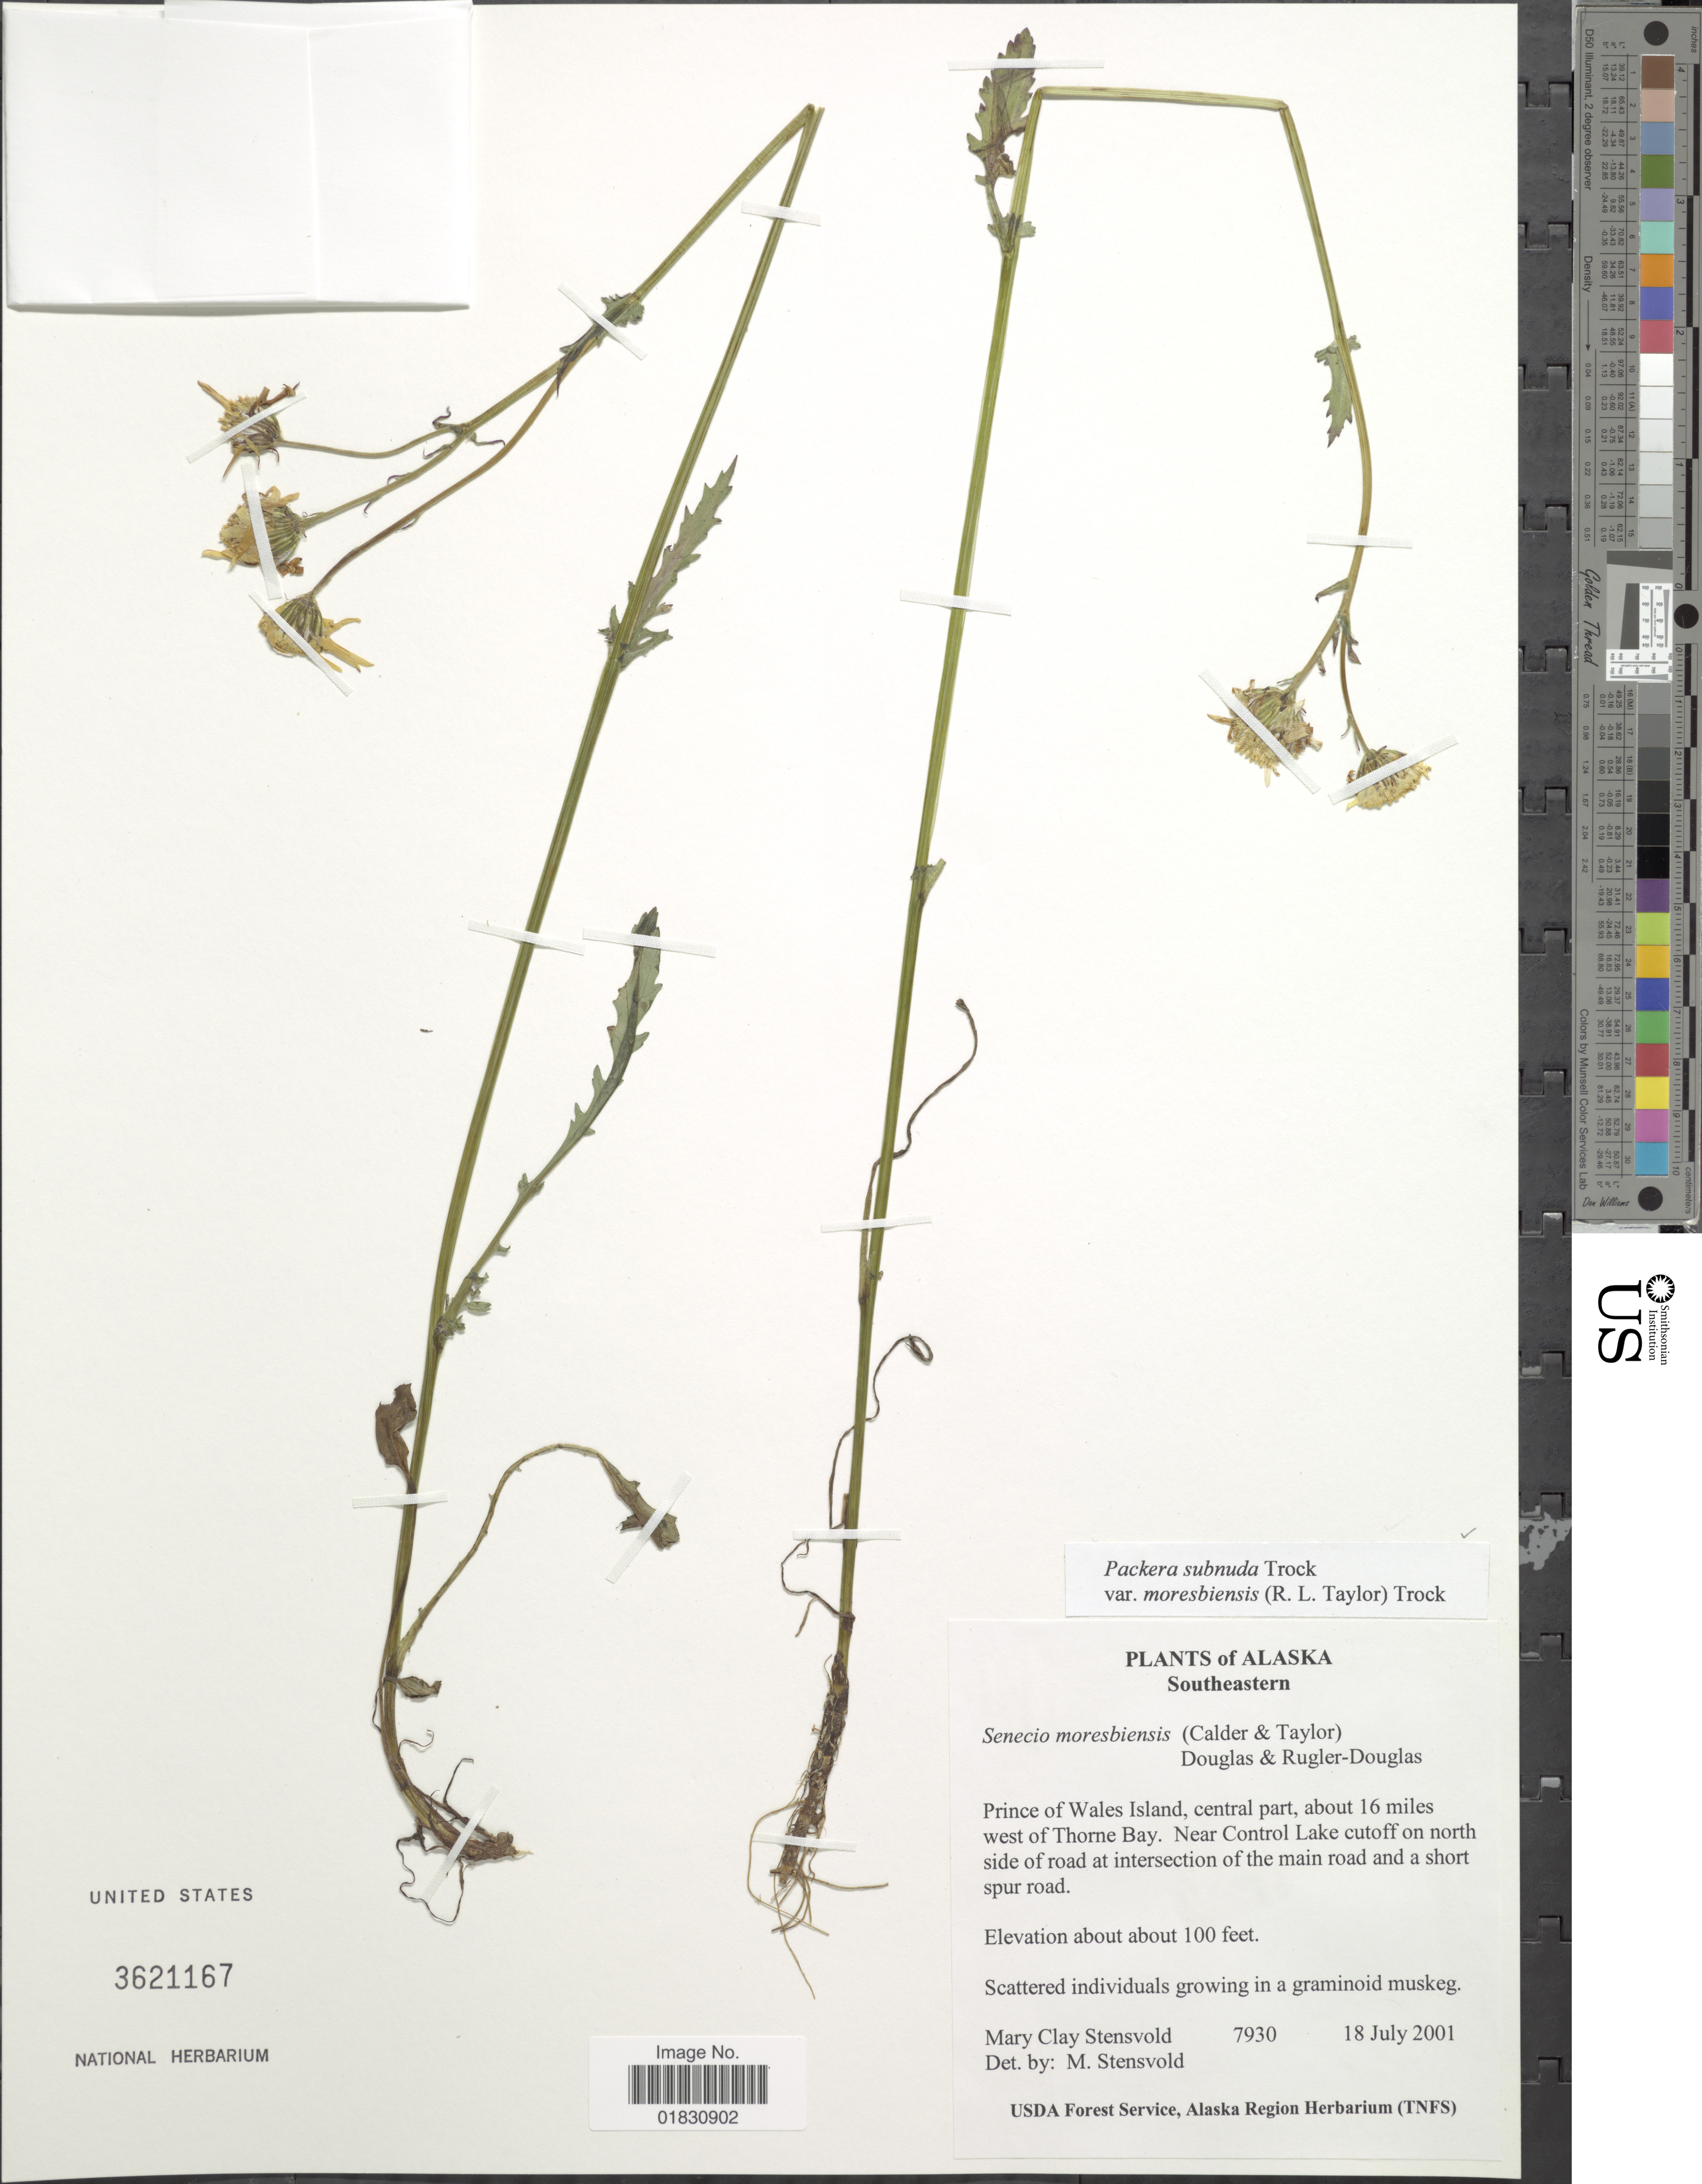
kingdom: Plantae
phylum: Tracheophyta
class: Magnoliopsida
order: Asterales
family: Asteraceae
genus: Packera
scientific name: Packera moresbiensis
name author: (Calder & Roy L. Taylor) J.F. Bain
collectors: M. Stensvold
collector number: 7930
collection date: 2001-07-18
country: United States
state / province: Alaska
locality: Southeastern, Prince of Wales Island, central part, about 16 miles west of Thorne Bay, Near Control Lake cutpoff on north side of road at intersection of the main road and a short spur road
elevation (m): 30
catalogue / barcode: US 3621167